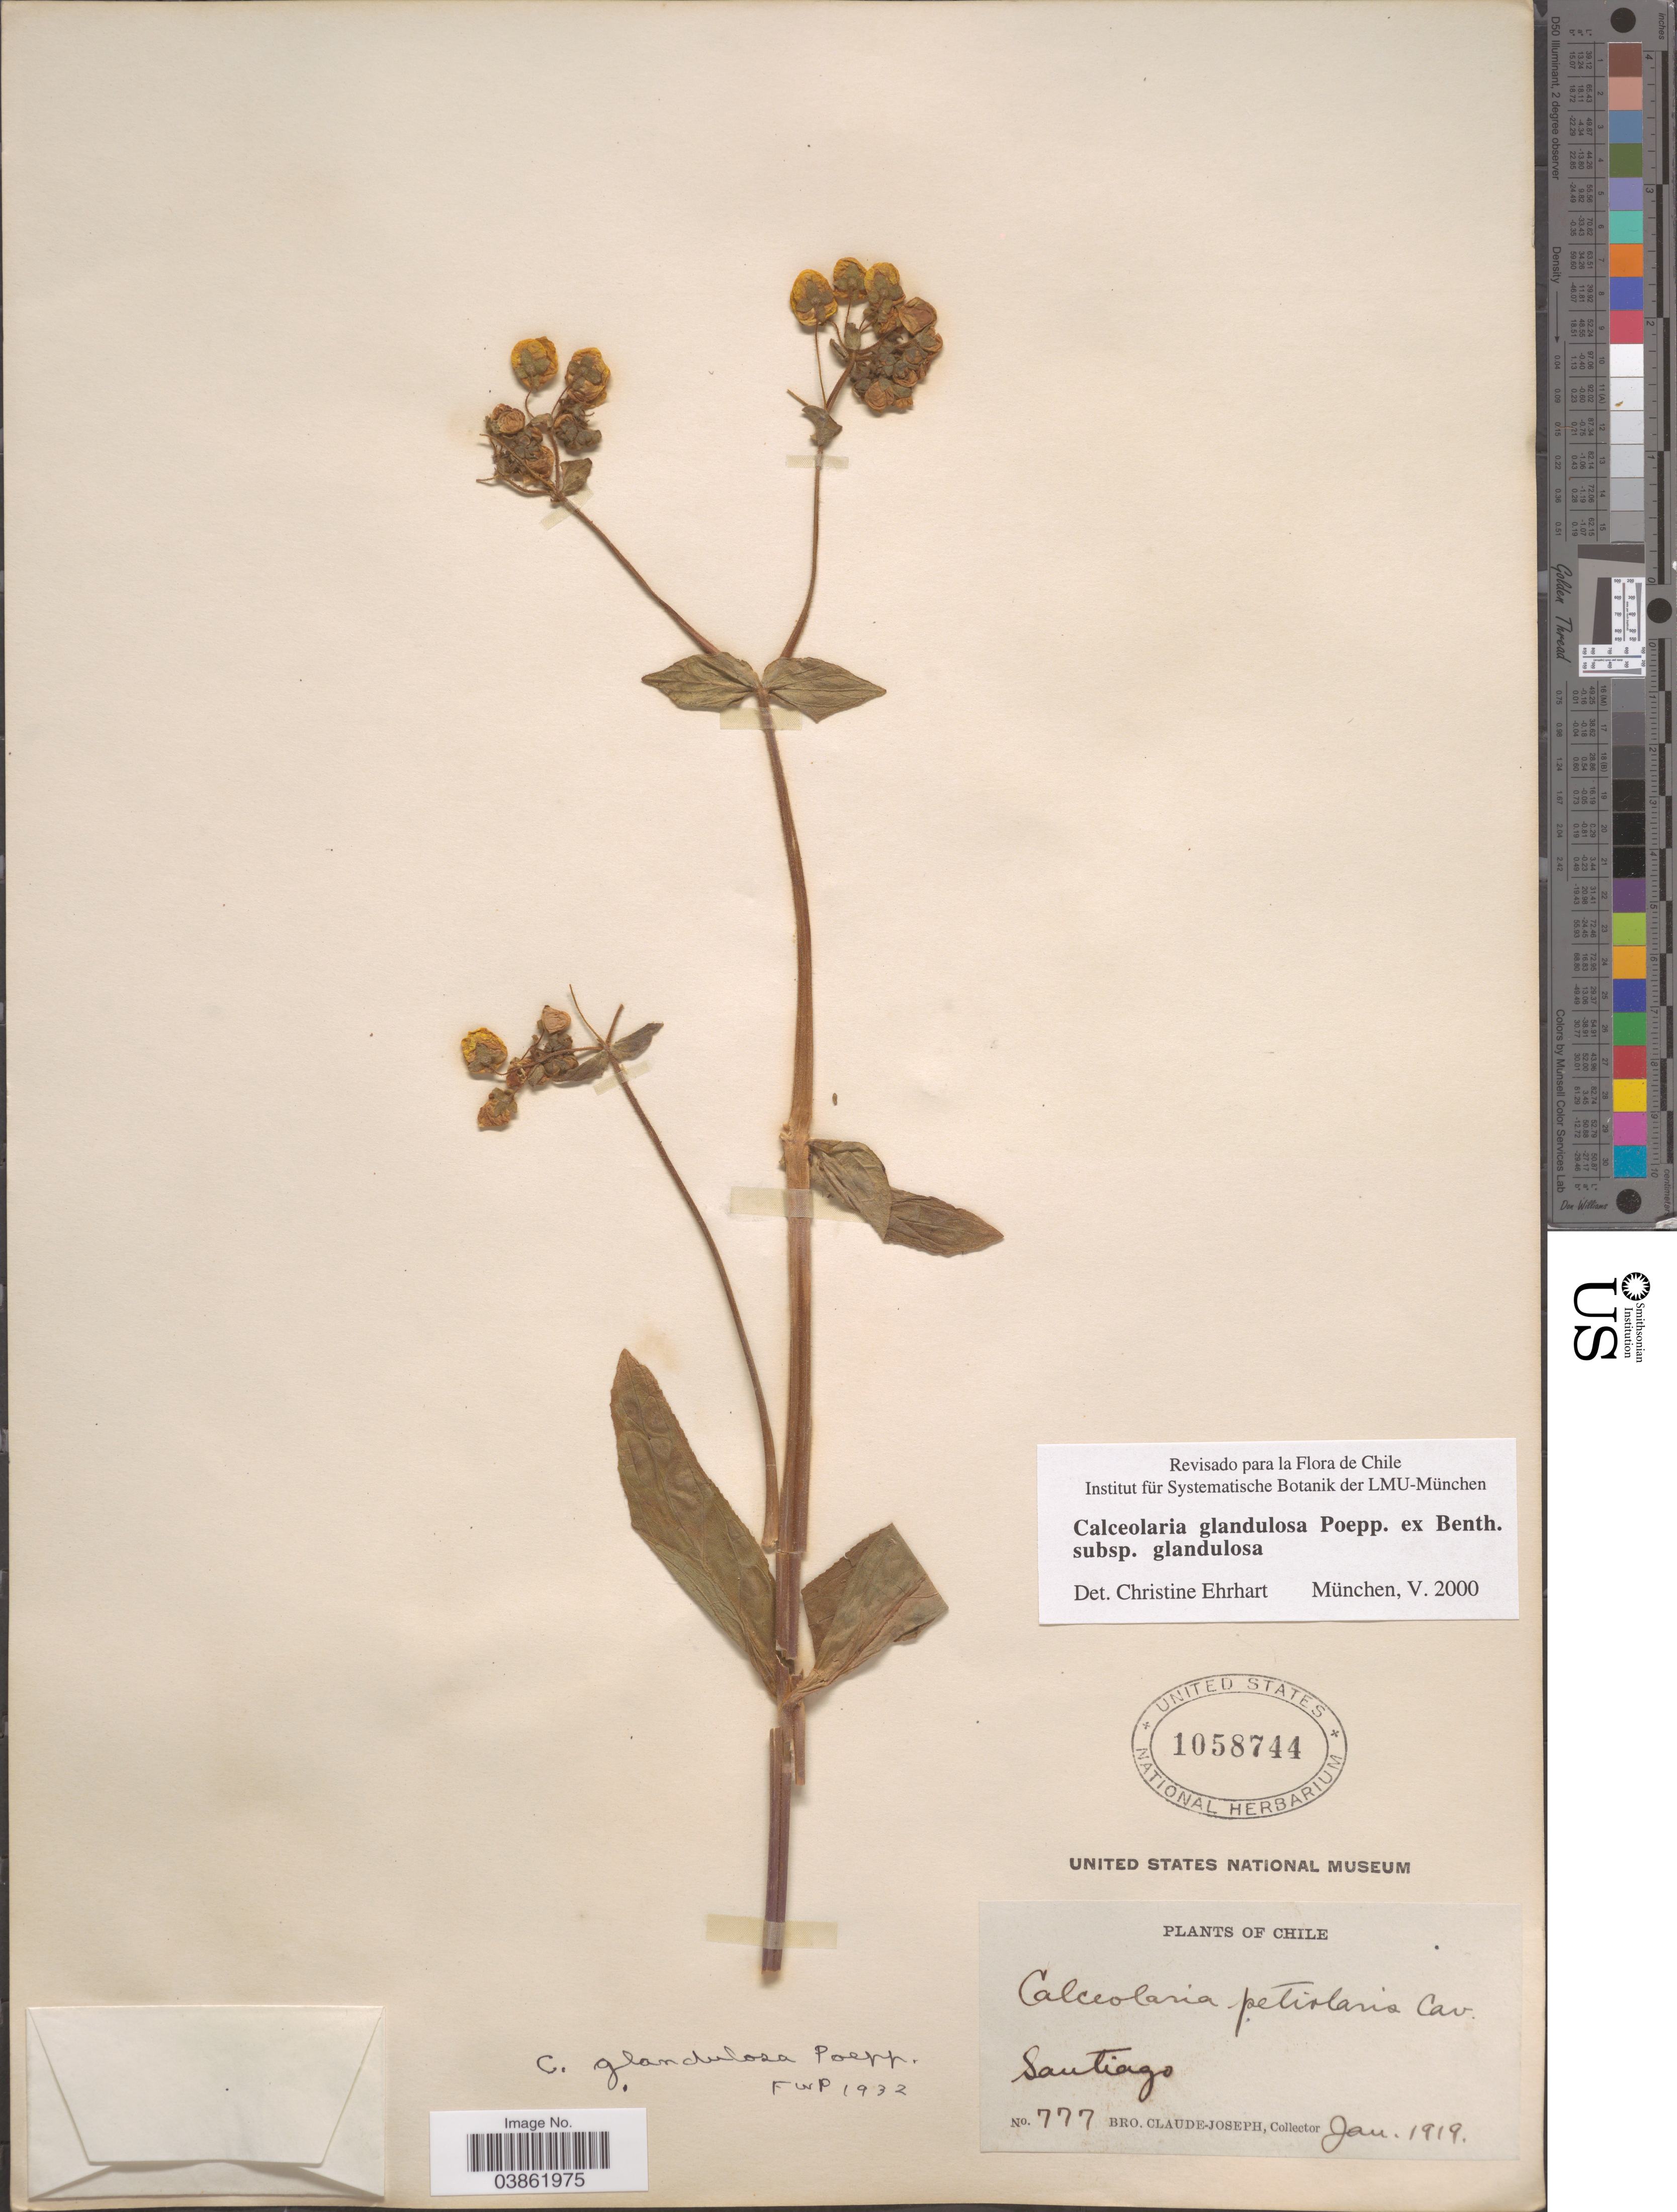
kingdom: Plantae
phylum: Tracheophyta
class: Magnoliopsida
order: Lamiales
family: Calceolariaceae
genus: Calceolaria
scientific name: Calceolaria glandulosa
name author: Poepp. ex Benth.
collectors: Bro. Claude-Joseph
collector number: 777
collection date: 1919-01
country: Chile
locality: Santiago.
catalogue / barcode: US 1058744